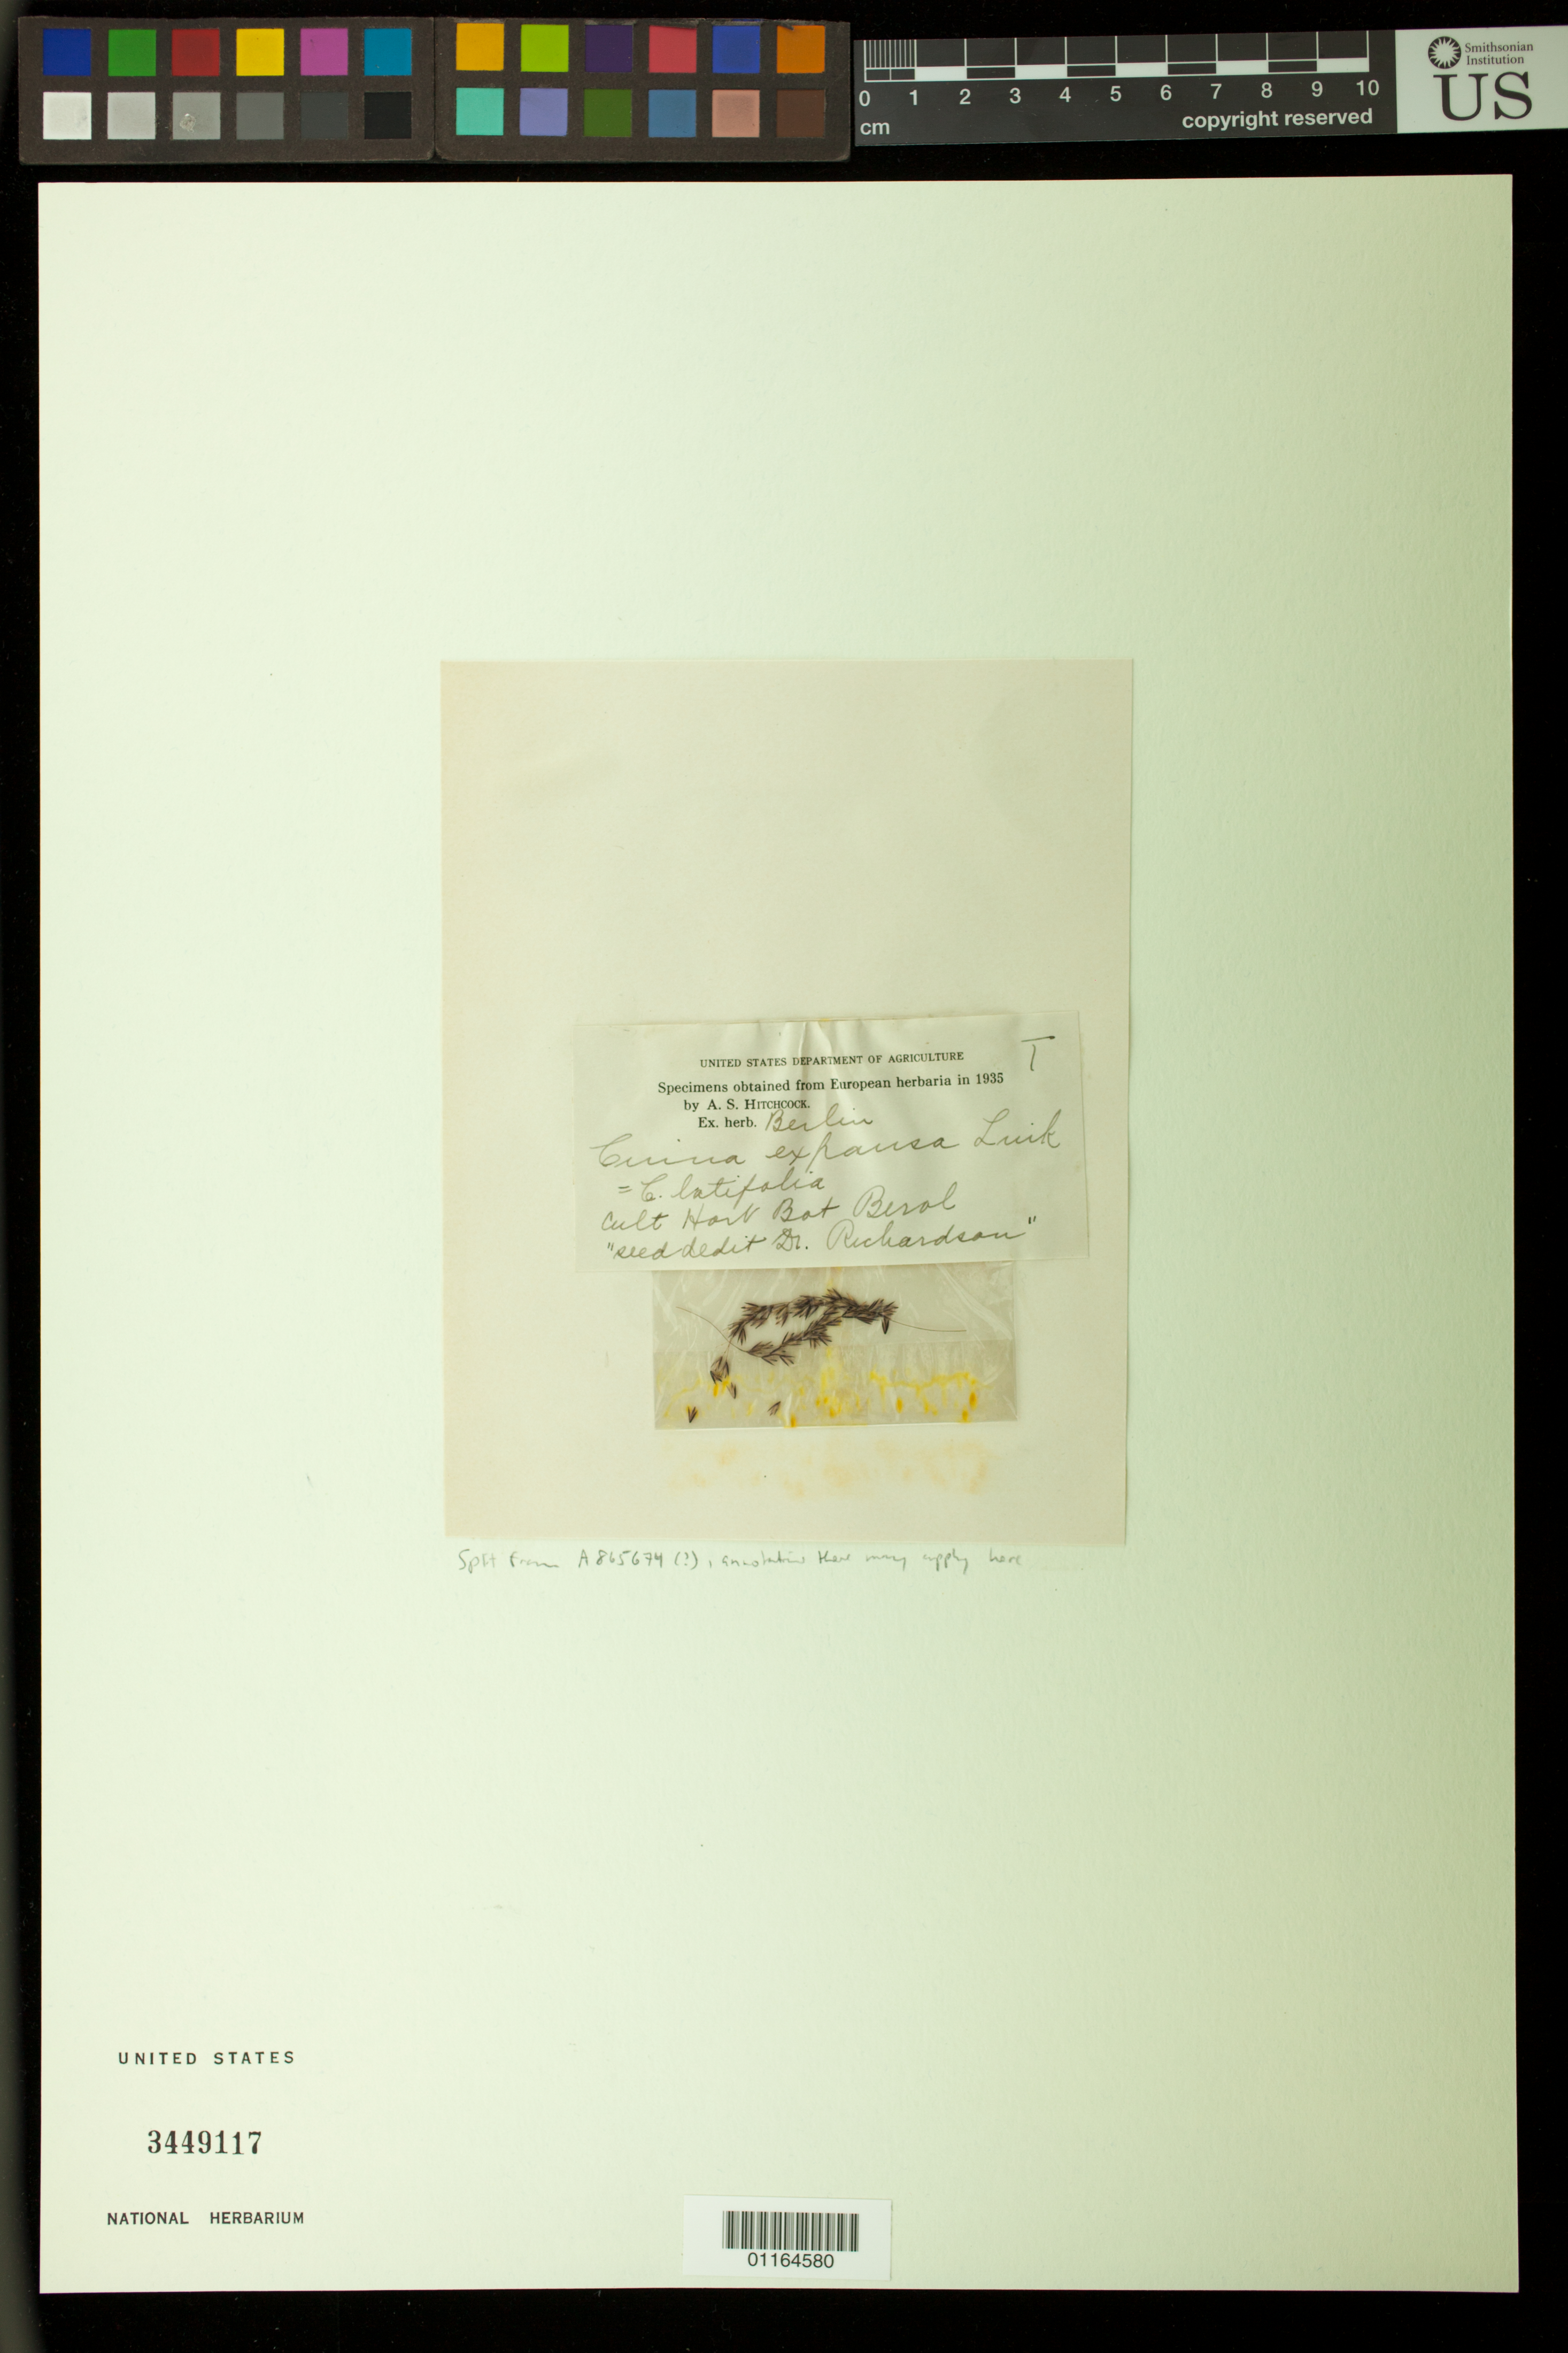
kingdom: Plantae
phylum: Tracheophyta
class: Liliopsida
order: Poales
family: Poaceae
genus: Cinna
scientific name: Cinna expansa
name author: Link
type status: Type Collection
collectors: -- Richardson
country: Germany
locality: [Berlin, cultivated] protologue, "Hab. in America septemtrionali occidentali"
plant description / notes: Fragmentary material of type specimen ex herb. Berlin. Cult. Hort. Bot. Berol., "seed dedit Dr. Richardson"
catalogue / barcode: US 3449117